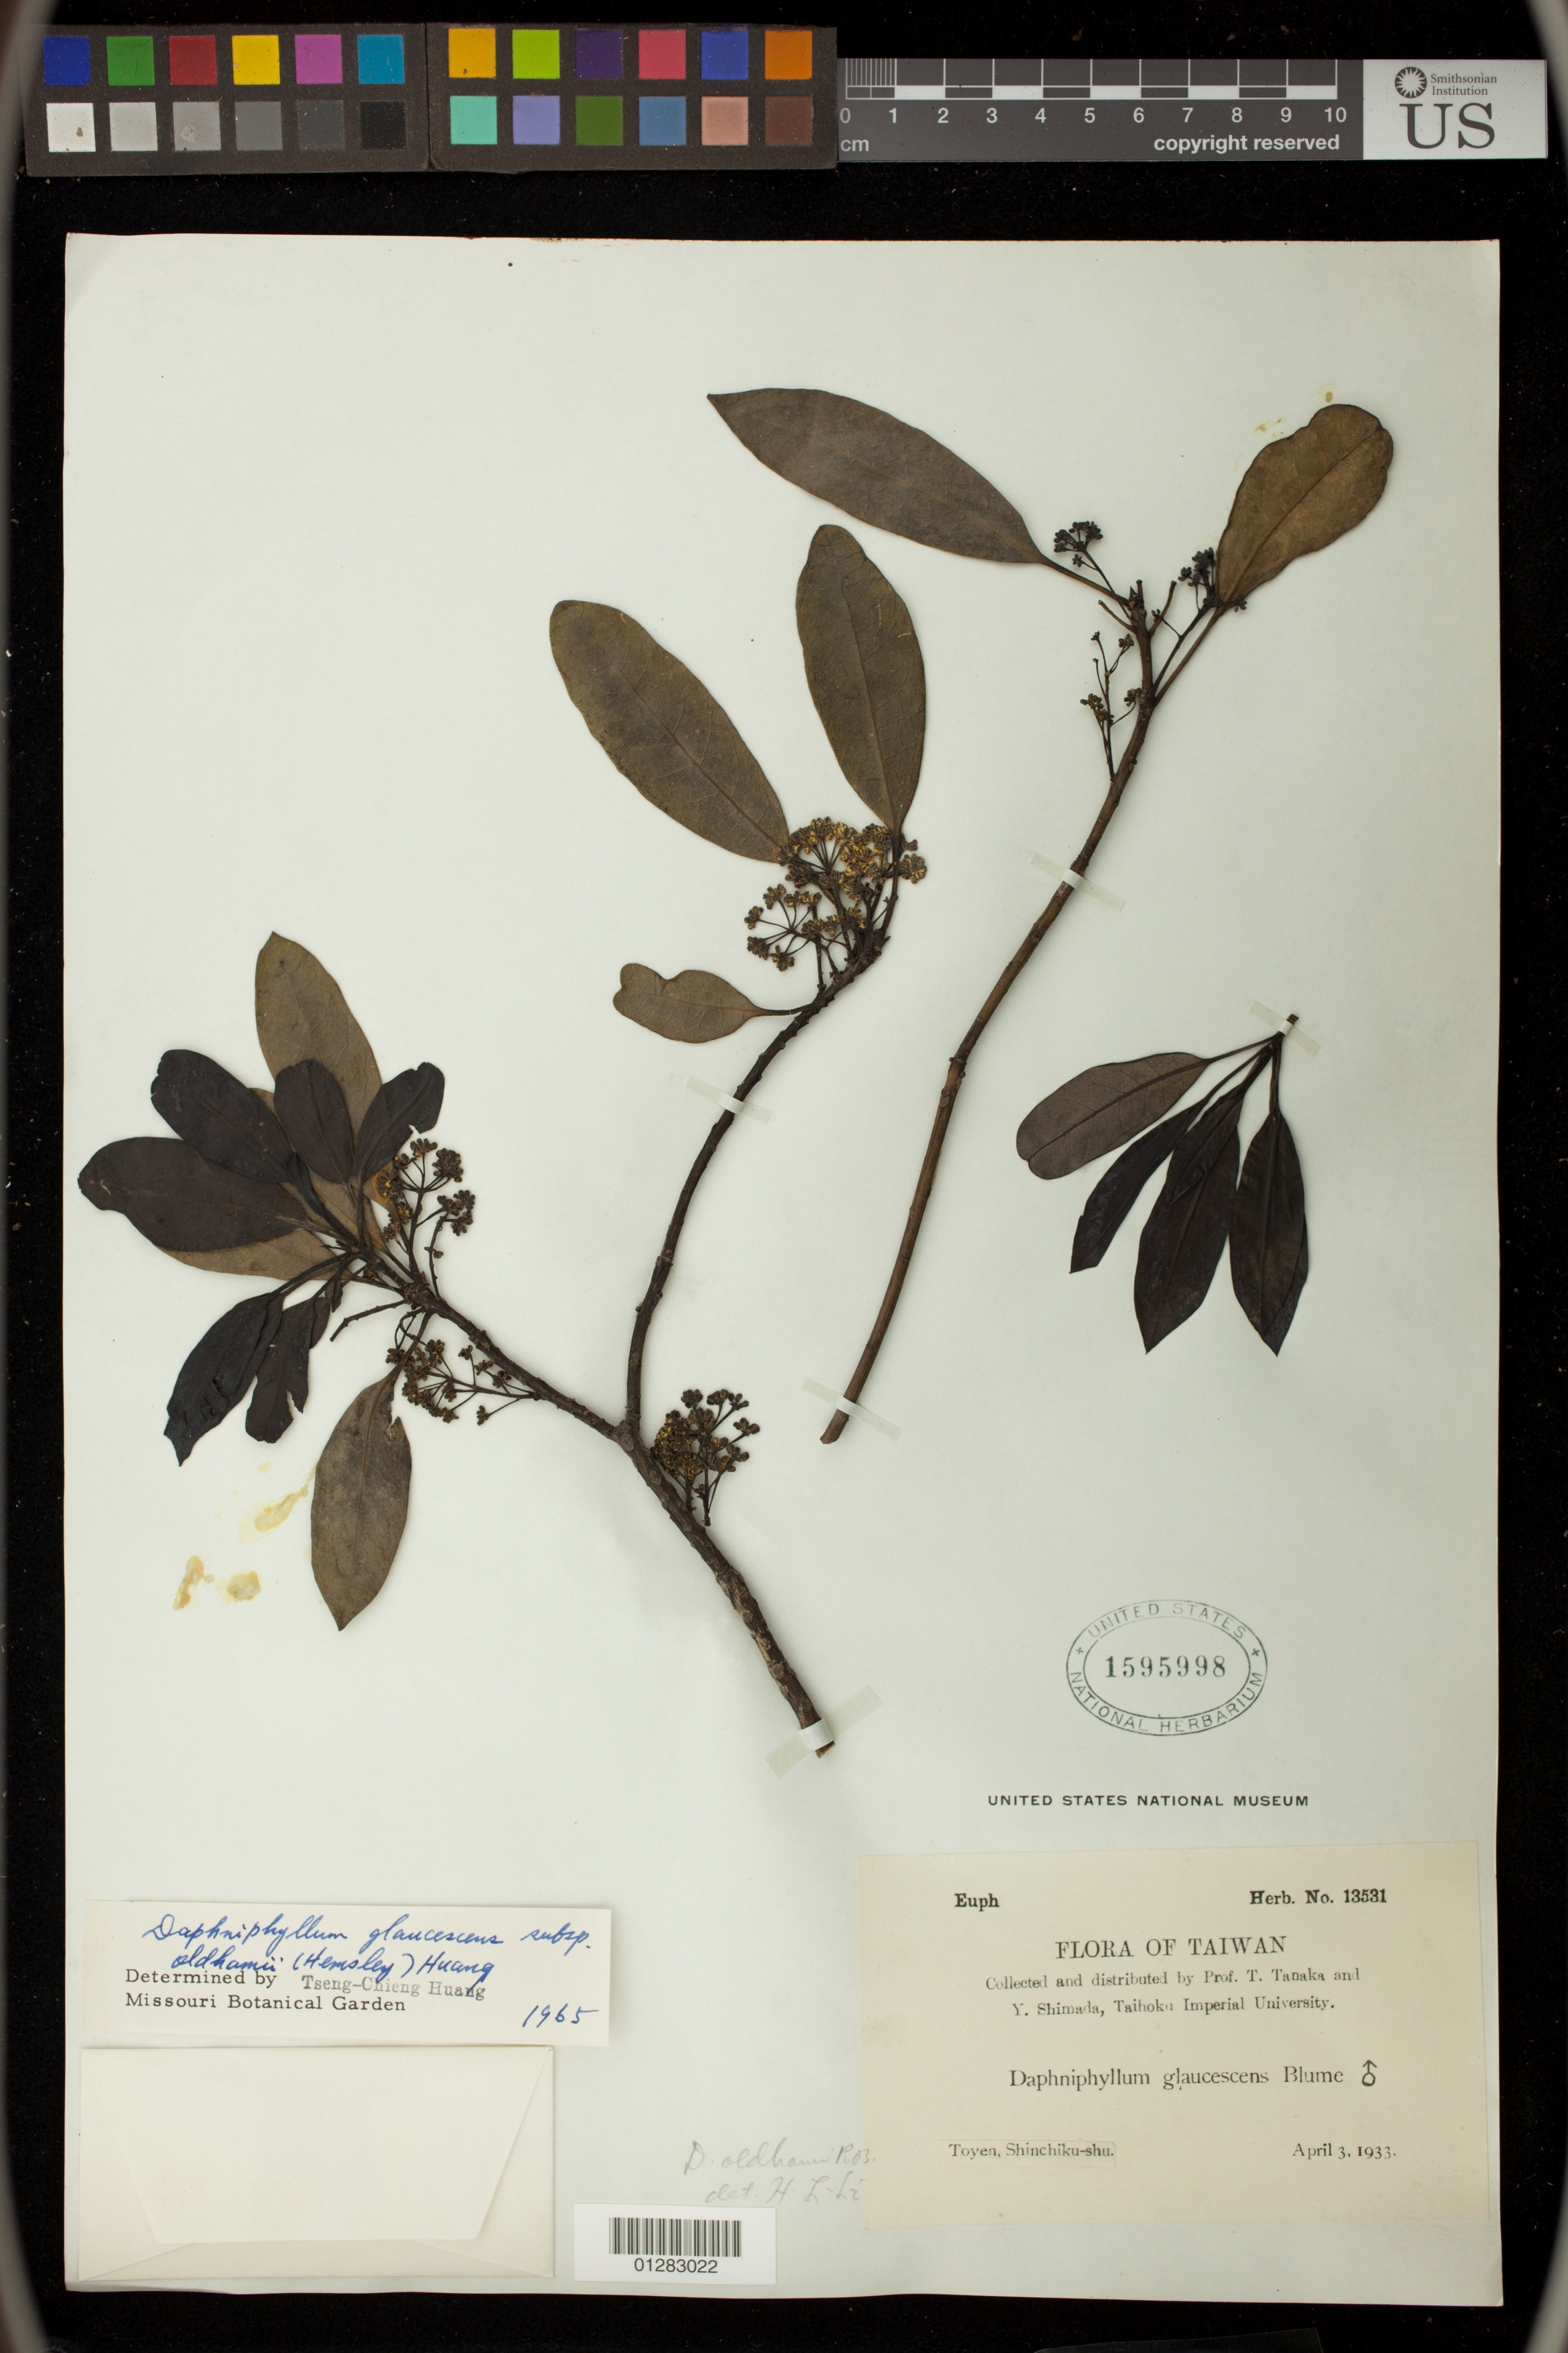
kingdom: Plantae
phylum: Tracheophyta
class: Magnoliopsida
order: Saxifragales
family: Daphniphyllaceae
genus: Daphniphyllum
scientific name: Daphniphyllum glaucescens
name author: Blume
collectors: T. Tanaka & Y. Shimada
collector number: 13531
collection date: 1933-04-03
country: Taiwan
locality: Toyen, Shinchiku-shu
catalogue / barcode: US 1595998